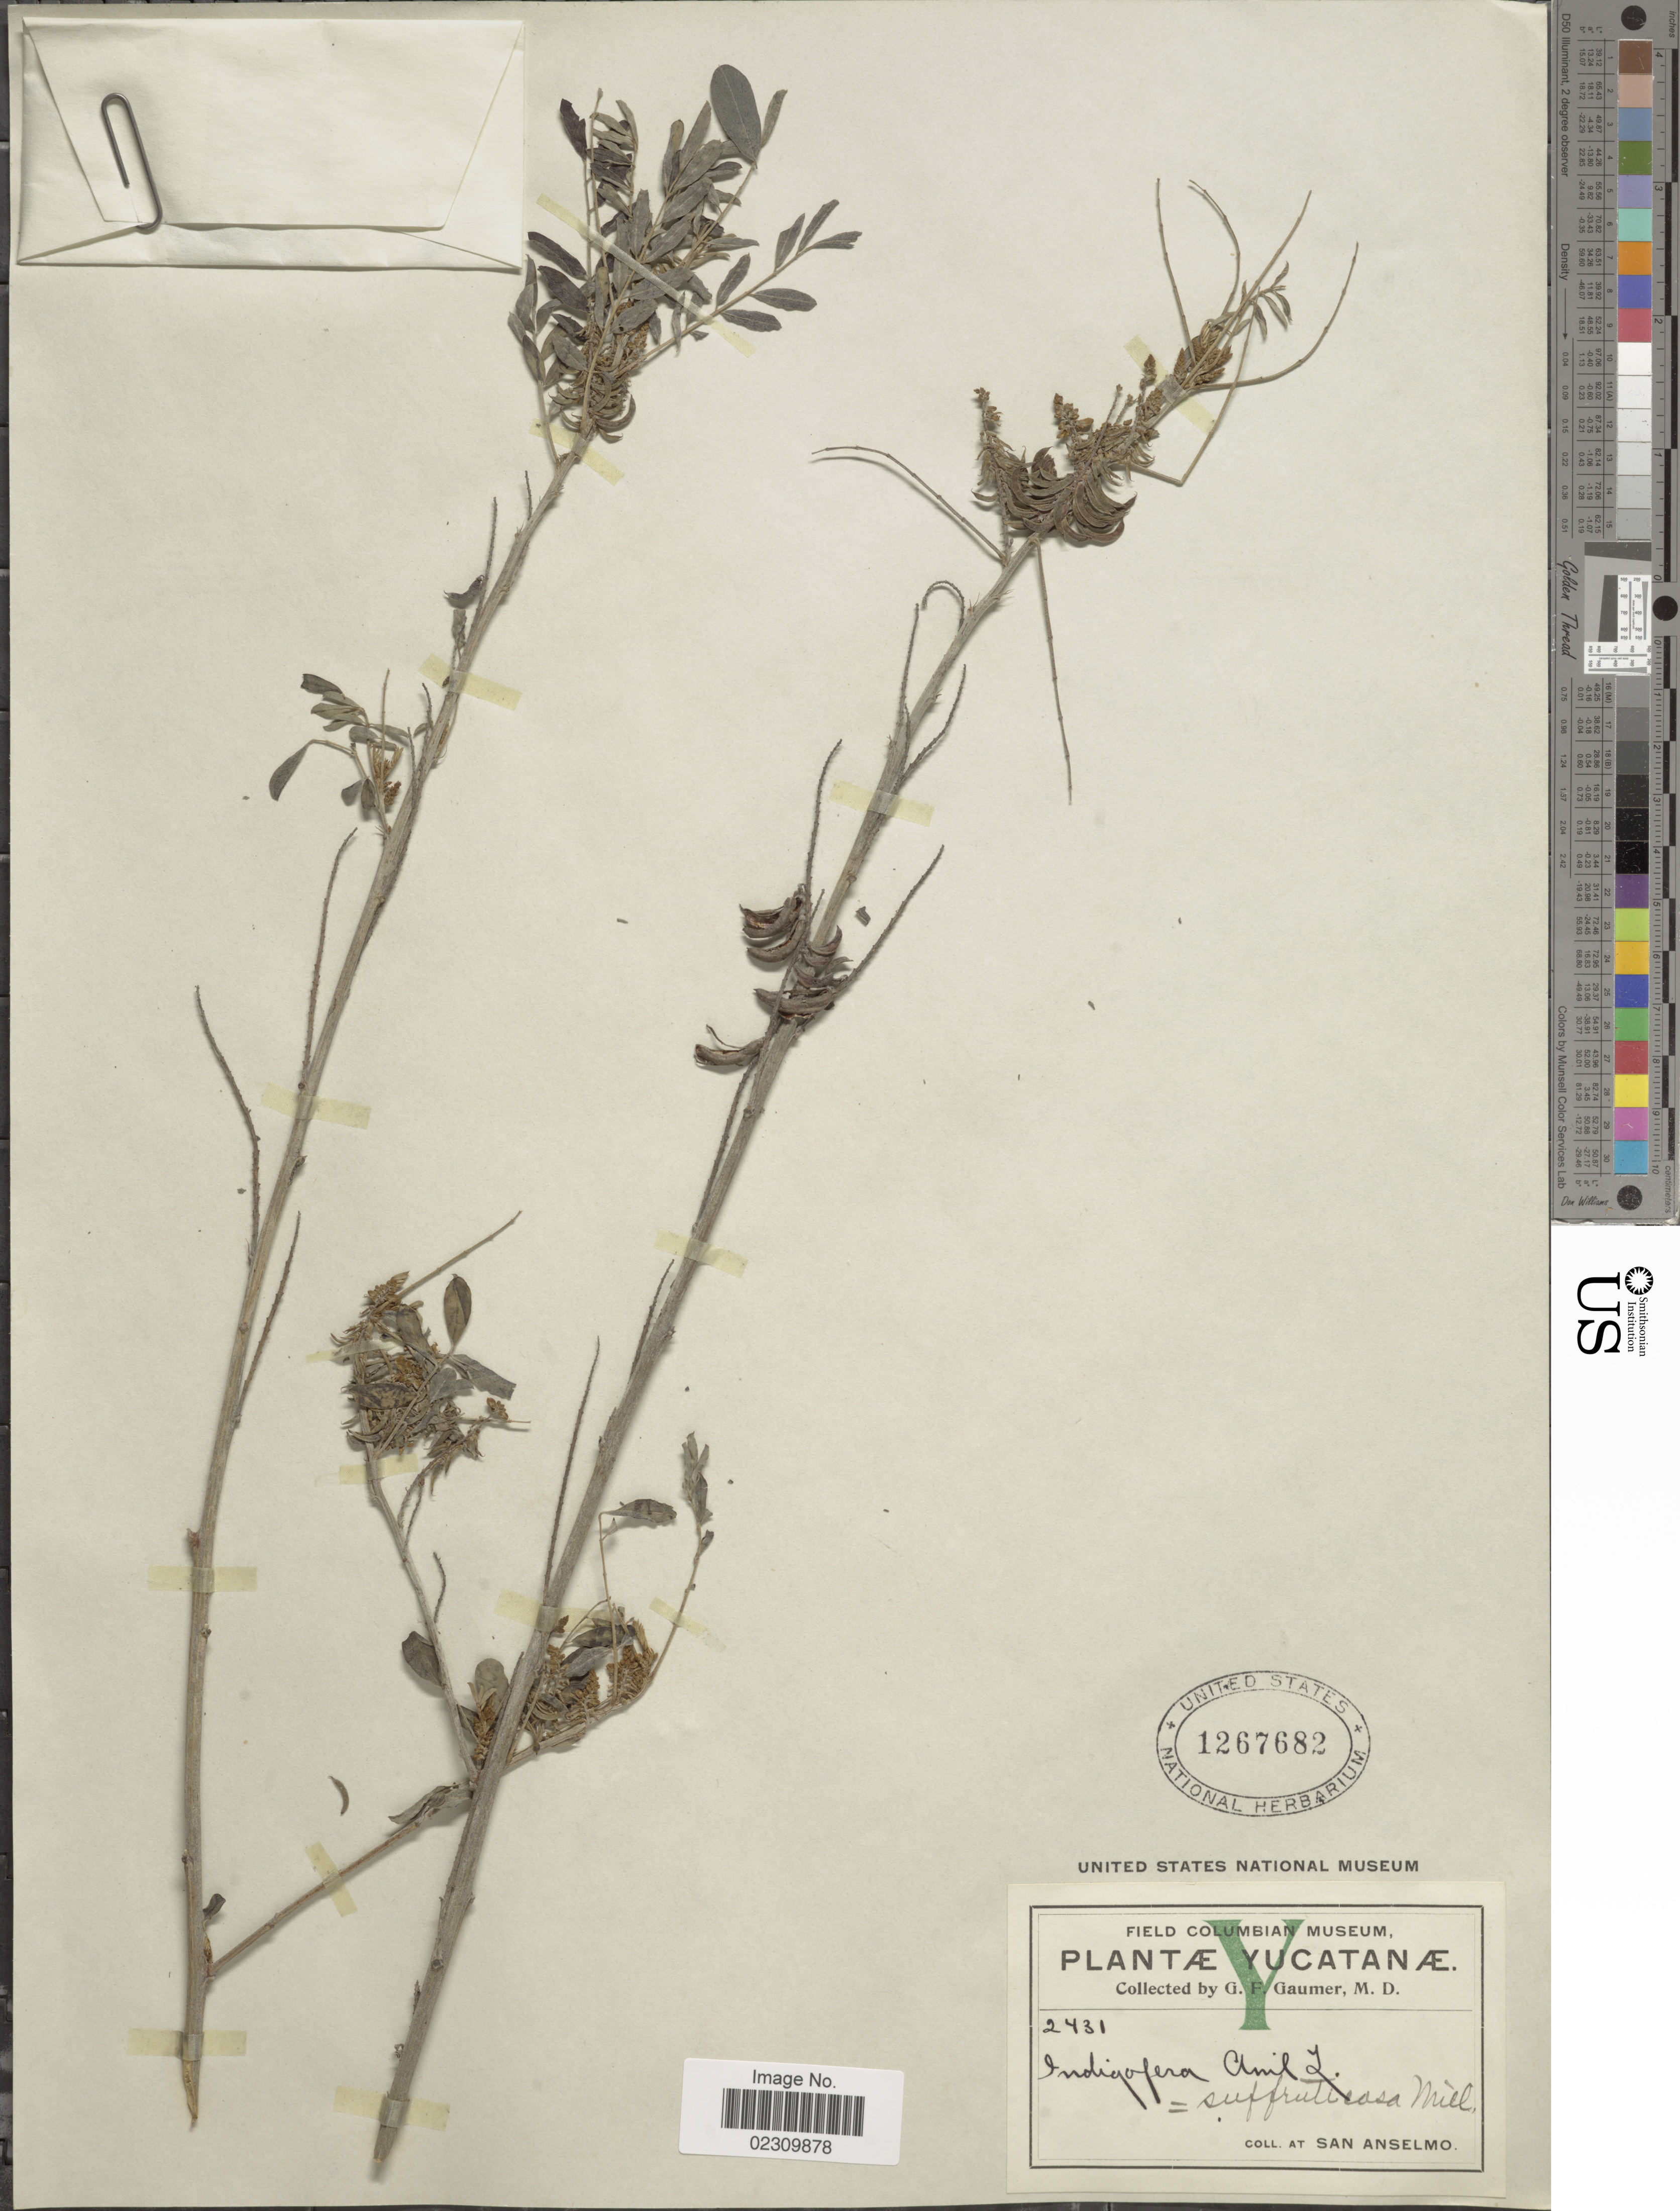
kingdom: Plantae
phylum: Tracheophyta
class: Magnoliopsida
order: Fabales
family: Fabaceae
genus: Indigofera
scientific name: Indigofera suffruticosa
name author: Mill.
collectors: G. F. Gaumer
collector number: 2431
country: Mexico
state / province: Yucatán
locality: At San Anselmo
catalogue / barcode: US 1267682